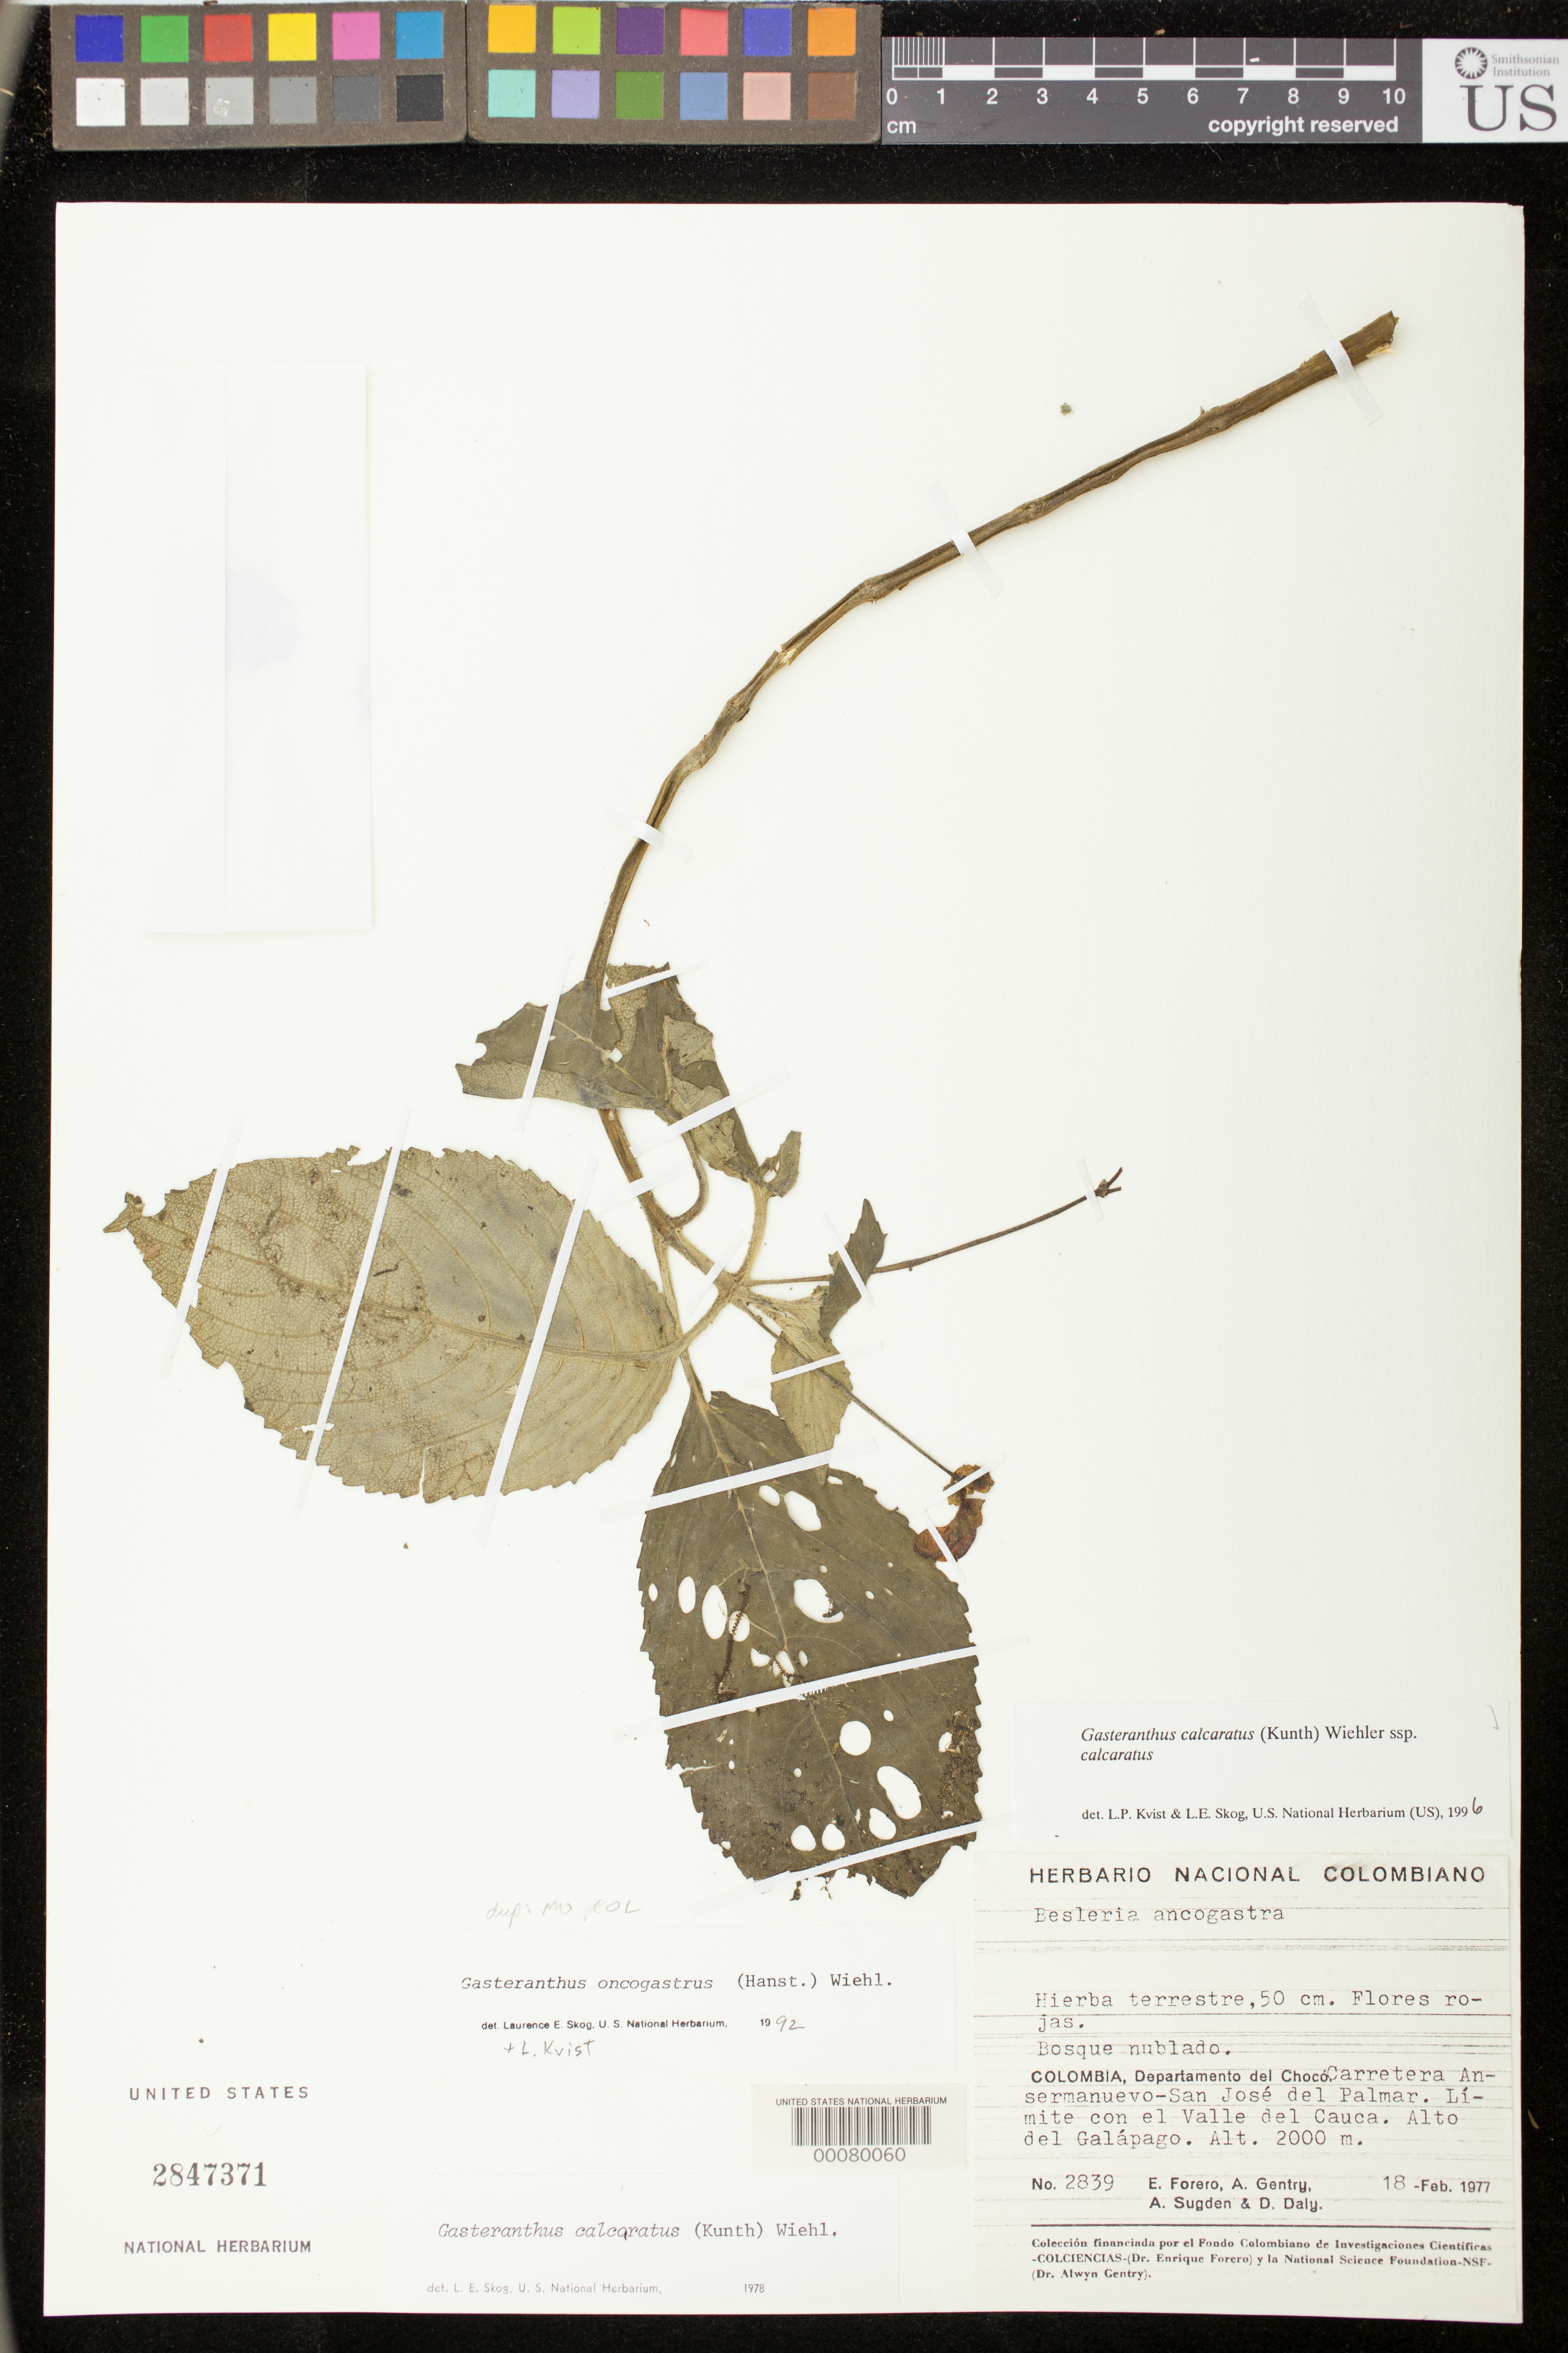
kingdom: Plantae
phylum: Tracheophyta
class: Magnoliopsida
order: Lamiales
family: Gesneriaceae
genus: Gasteranthus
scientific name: Gasteranthus calcaratus subsp. calcaratus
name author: (Kunth) Wiehler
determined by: Skog, Laurence E.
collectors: E. Forero, A. H. Gentry, A. Sugden & D. C. Daly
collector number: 2839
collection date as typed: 18 Feb 1977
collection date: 1977-02-18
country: Colombia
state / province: Chocó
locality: Carretera Ansermanuevo - San José del Palmar, limite con el Valle del Cauca, Alto del Galápago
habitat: Bosque nublado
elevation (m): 2000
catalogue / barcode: US 2847371